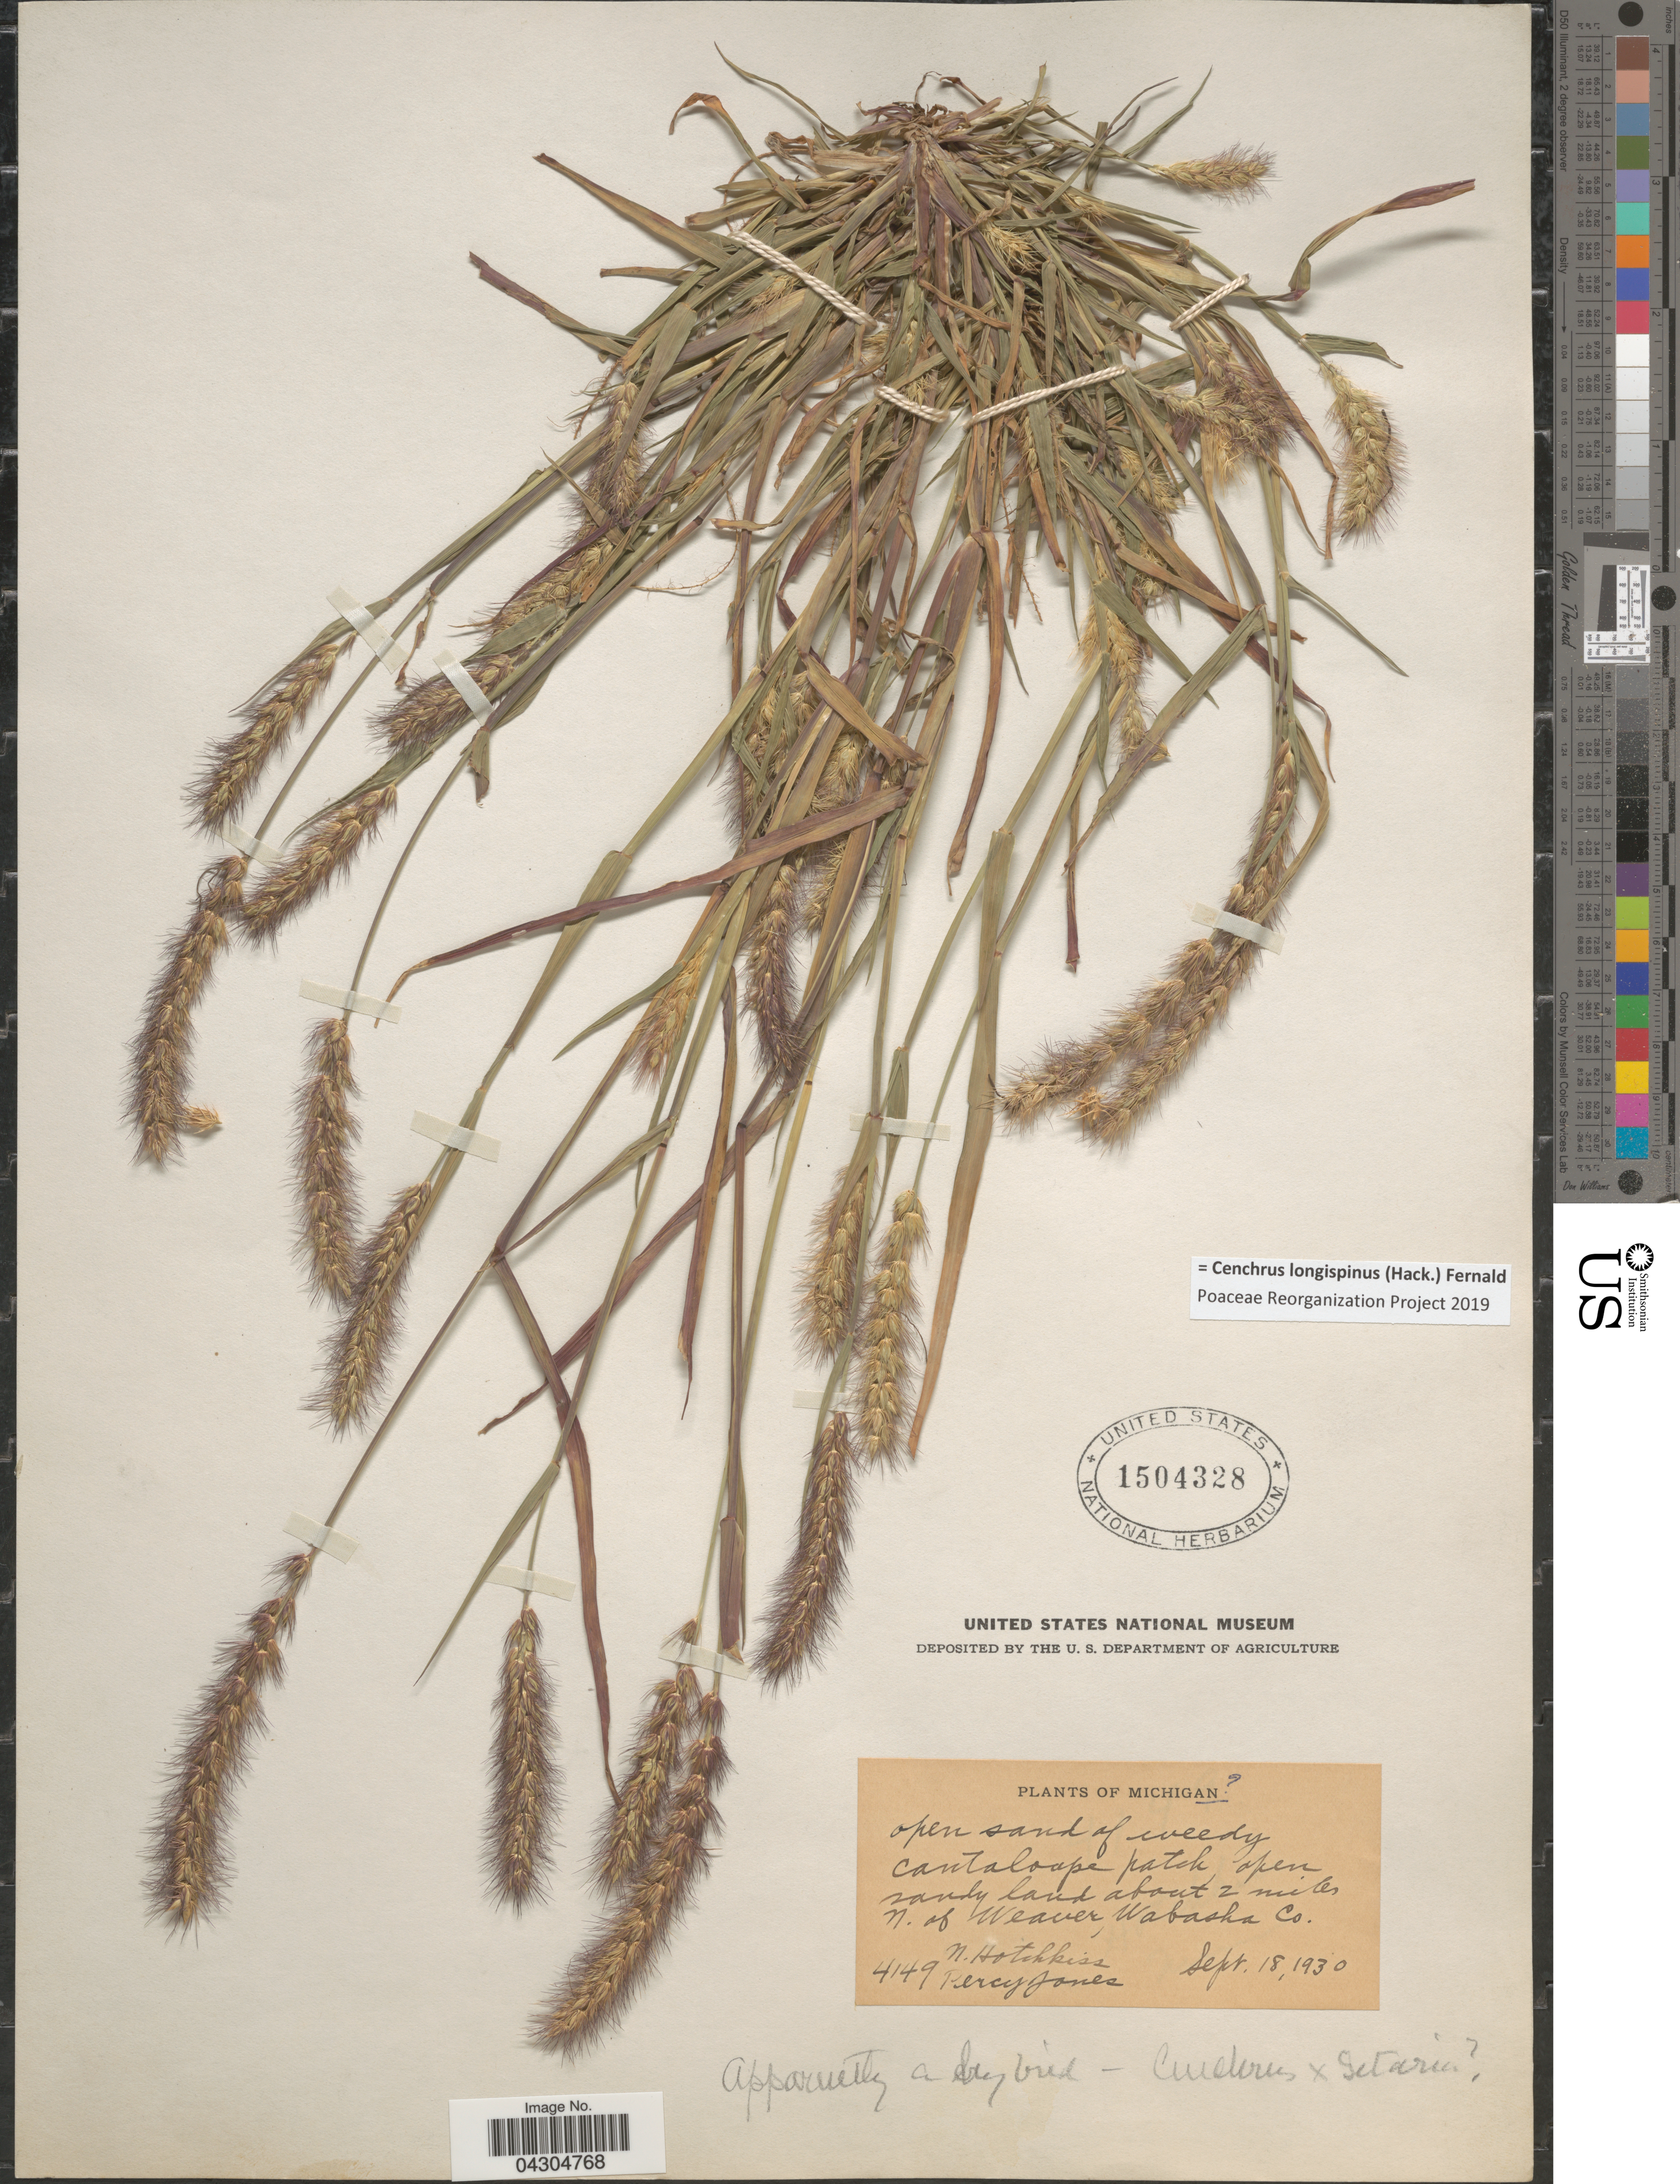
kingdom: Plantae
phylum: Tracheophyta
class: Liliopsida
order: Poales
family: Poaceae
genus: Cenchrus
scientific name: Cenchrus longispinus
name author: (Hack.) Fernald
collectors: N. Hotchkiss & P. Jones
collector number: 4149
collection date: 1930-09-18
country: United States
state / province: Michigan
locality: Cantaloupe patch, open sandy land about 2 miles N. of Weaver, Wabaska Co.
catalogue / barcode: US 1504328